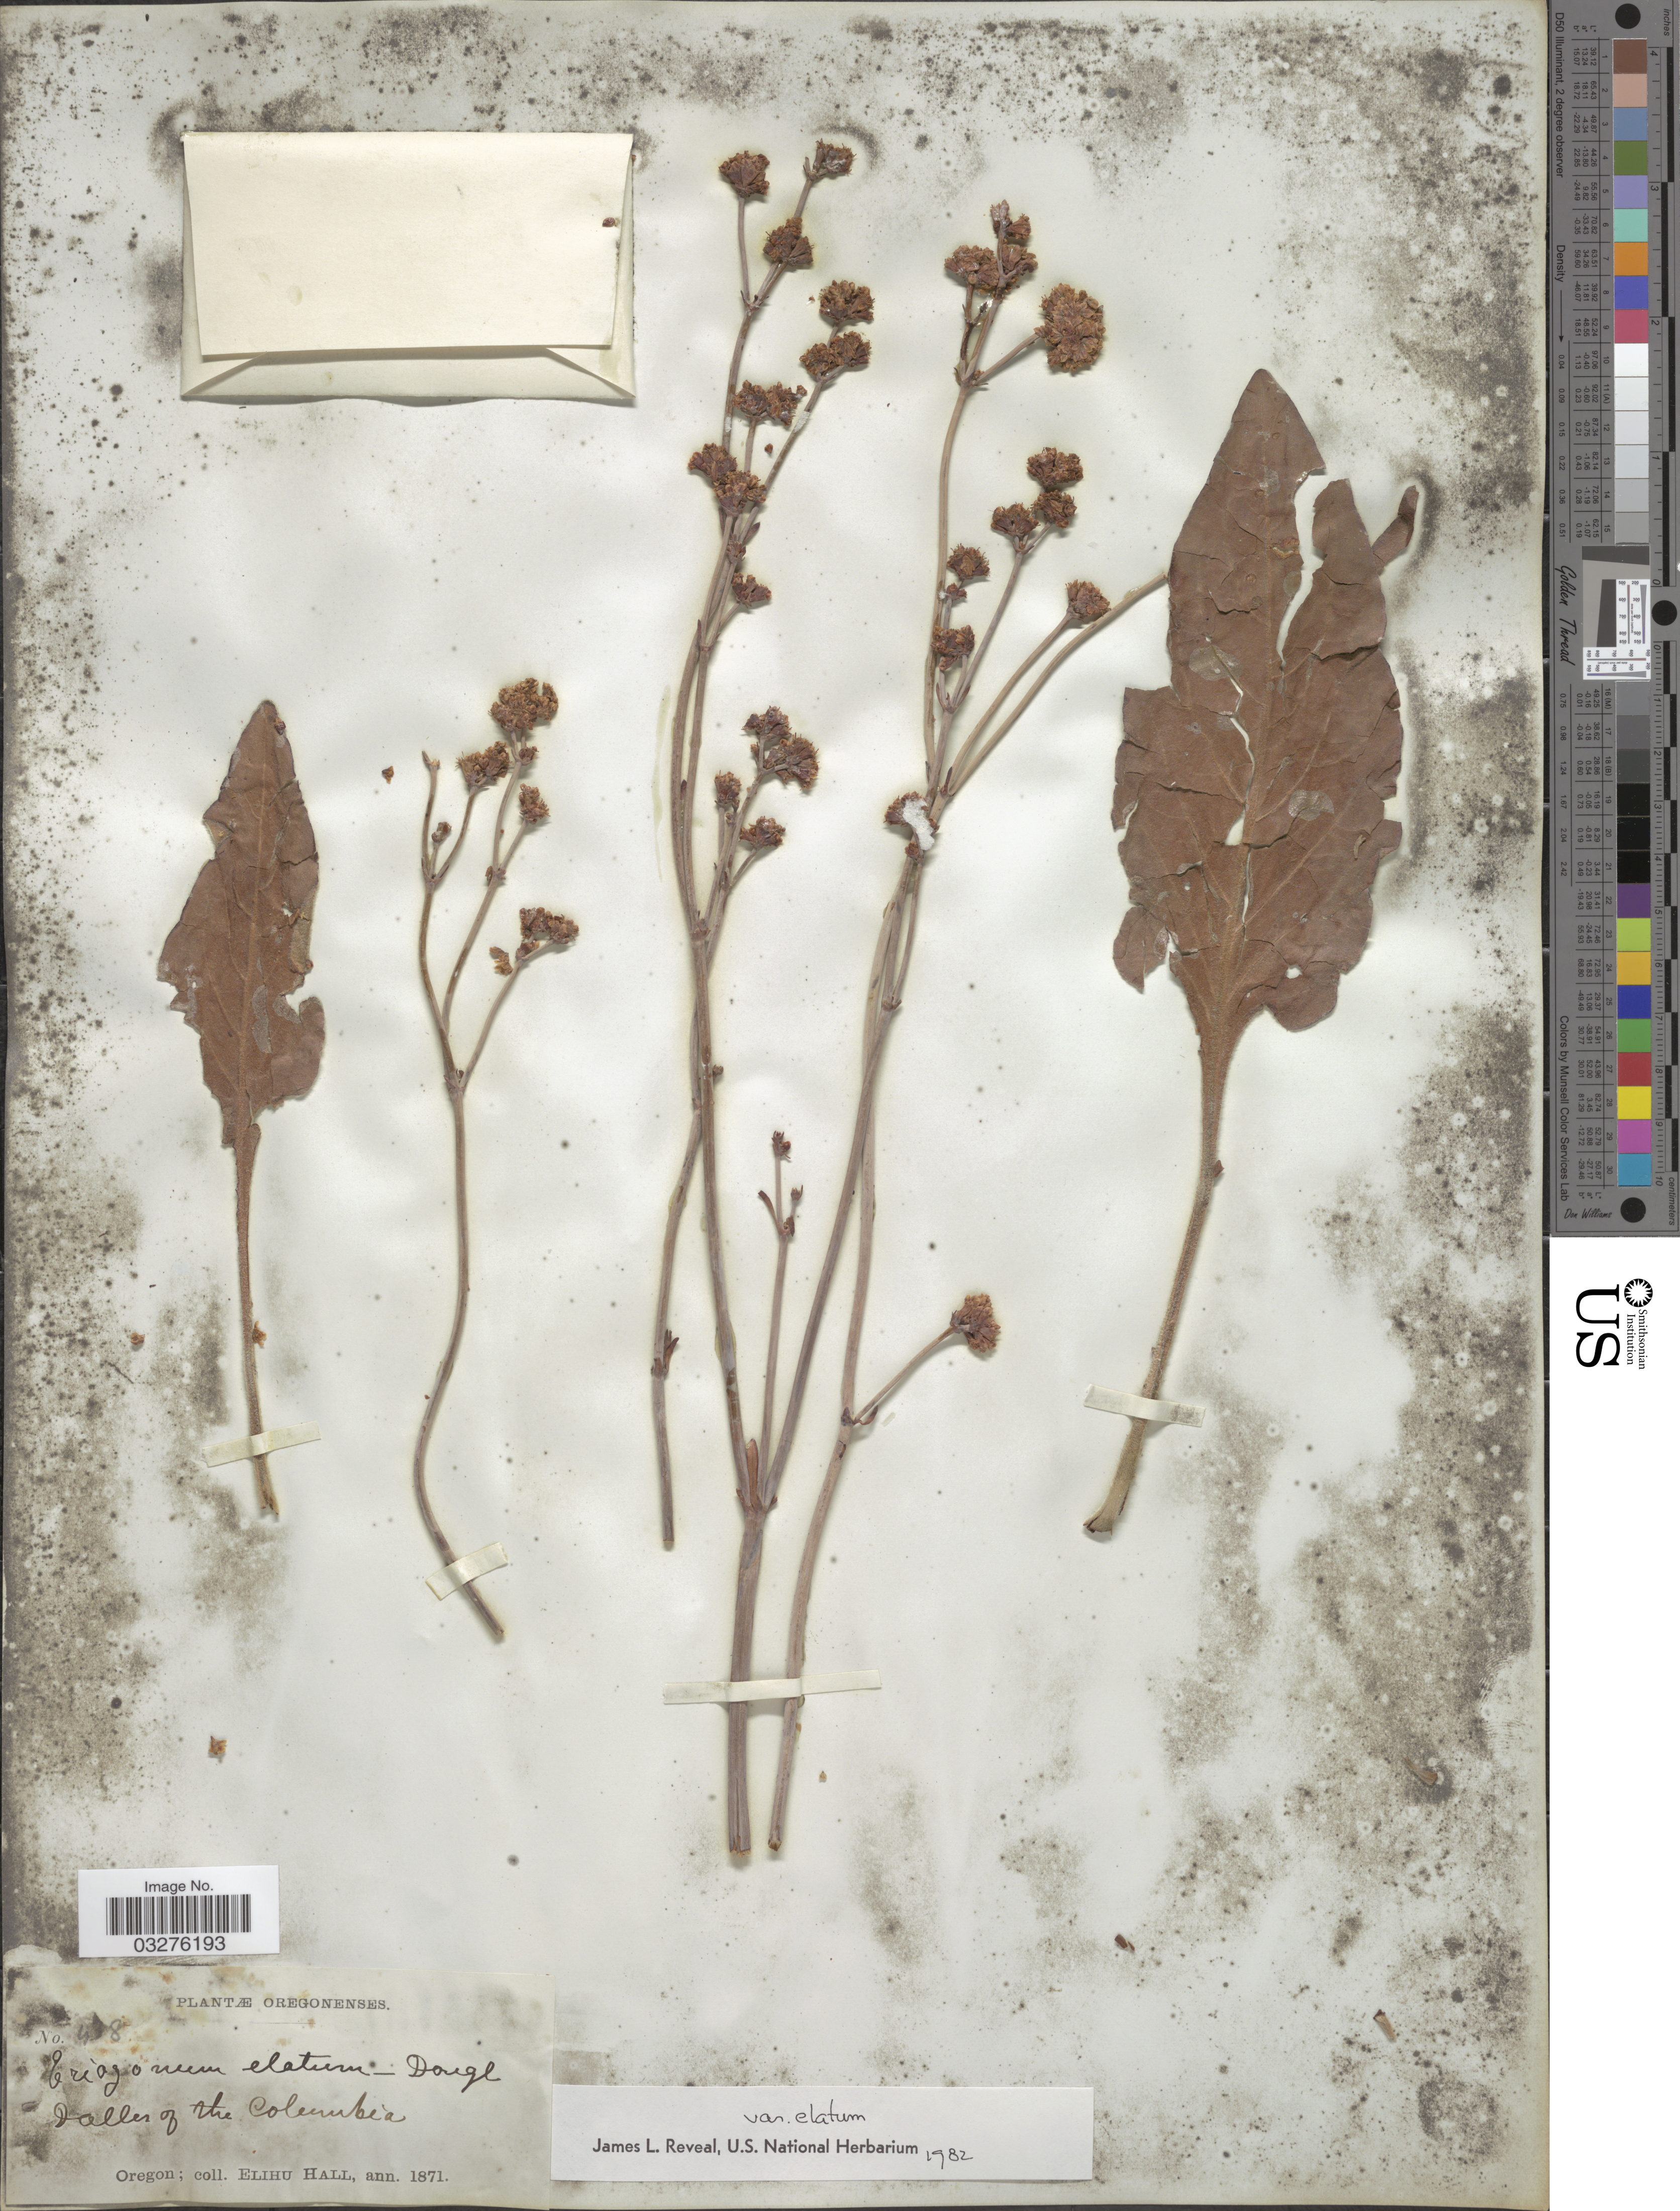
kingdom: Plantae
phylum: Tracheophyta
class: Magnoliopsida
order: Caryophyllales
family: Polygonaceae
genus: Eriogonum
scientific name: Eriogonum elatum var. elatum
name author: Douglas ex Benth.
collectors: E. Hall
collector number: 438*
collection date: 1871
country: United States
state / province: Oregon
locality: Dalles of the Columbia.